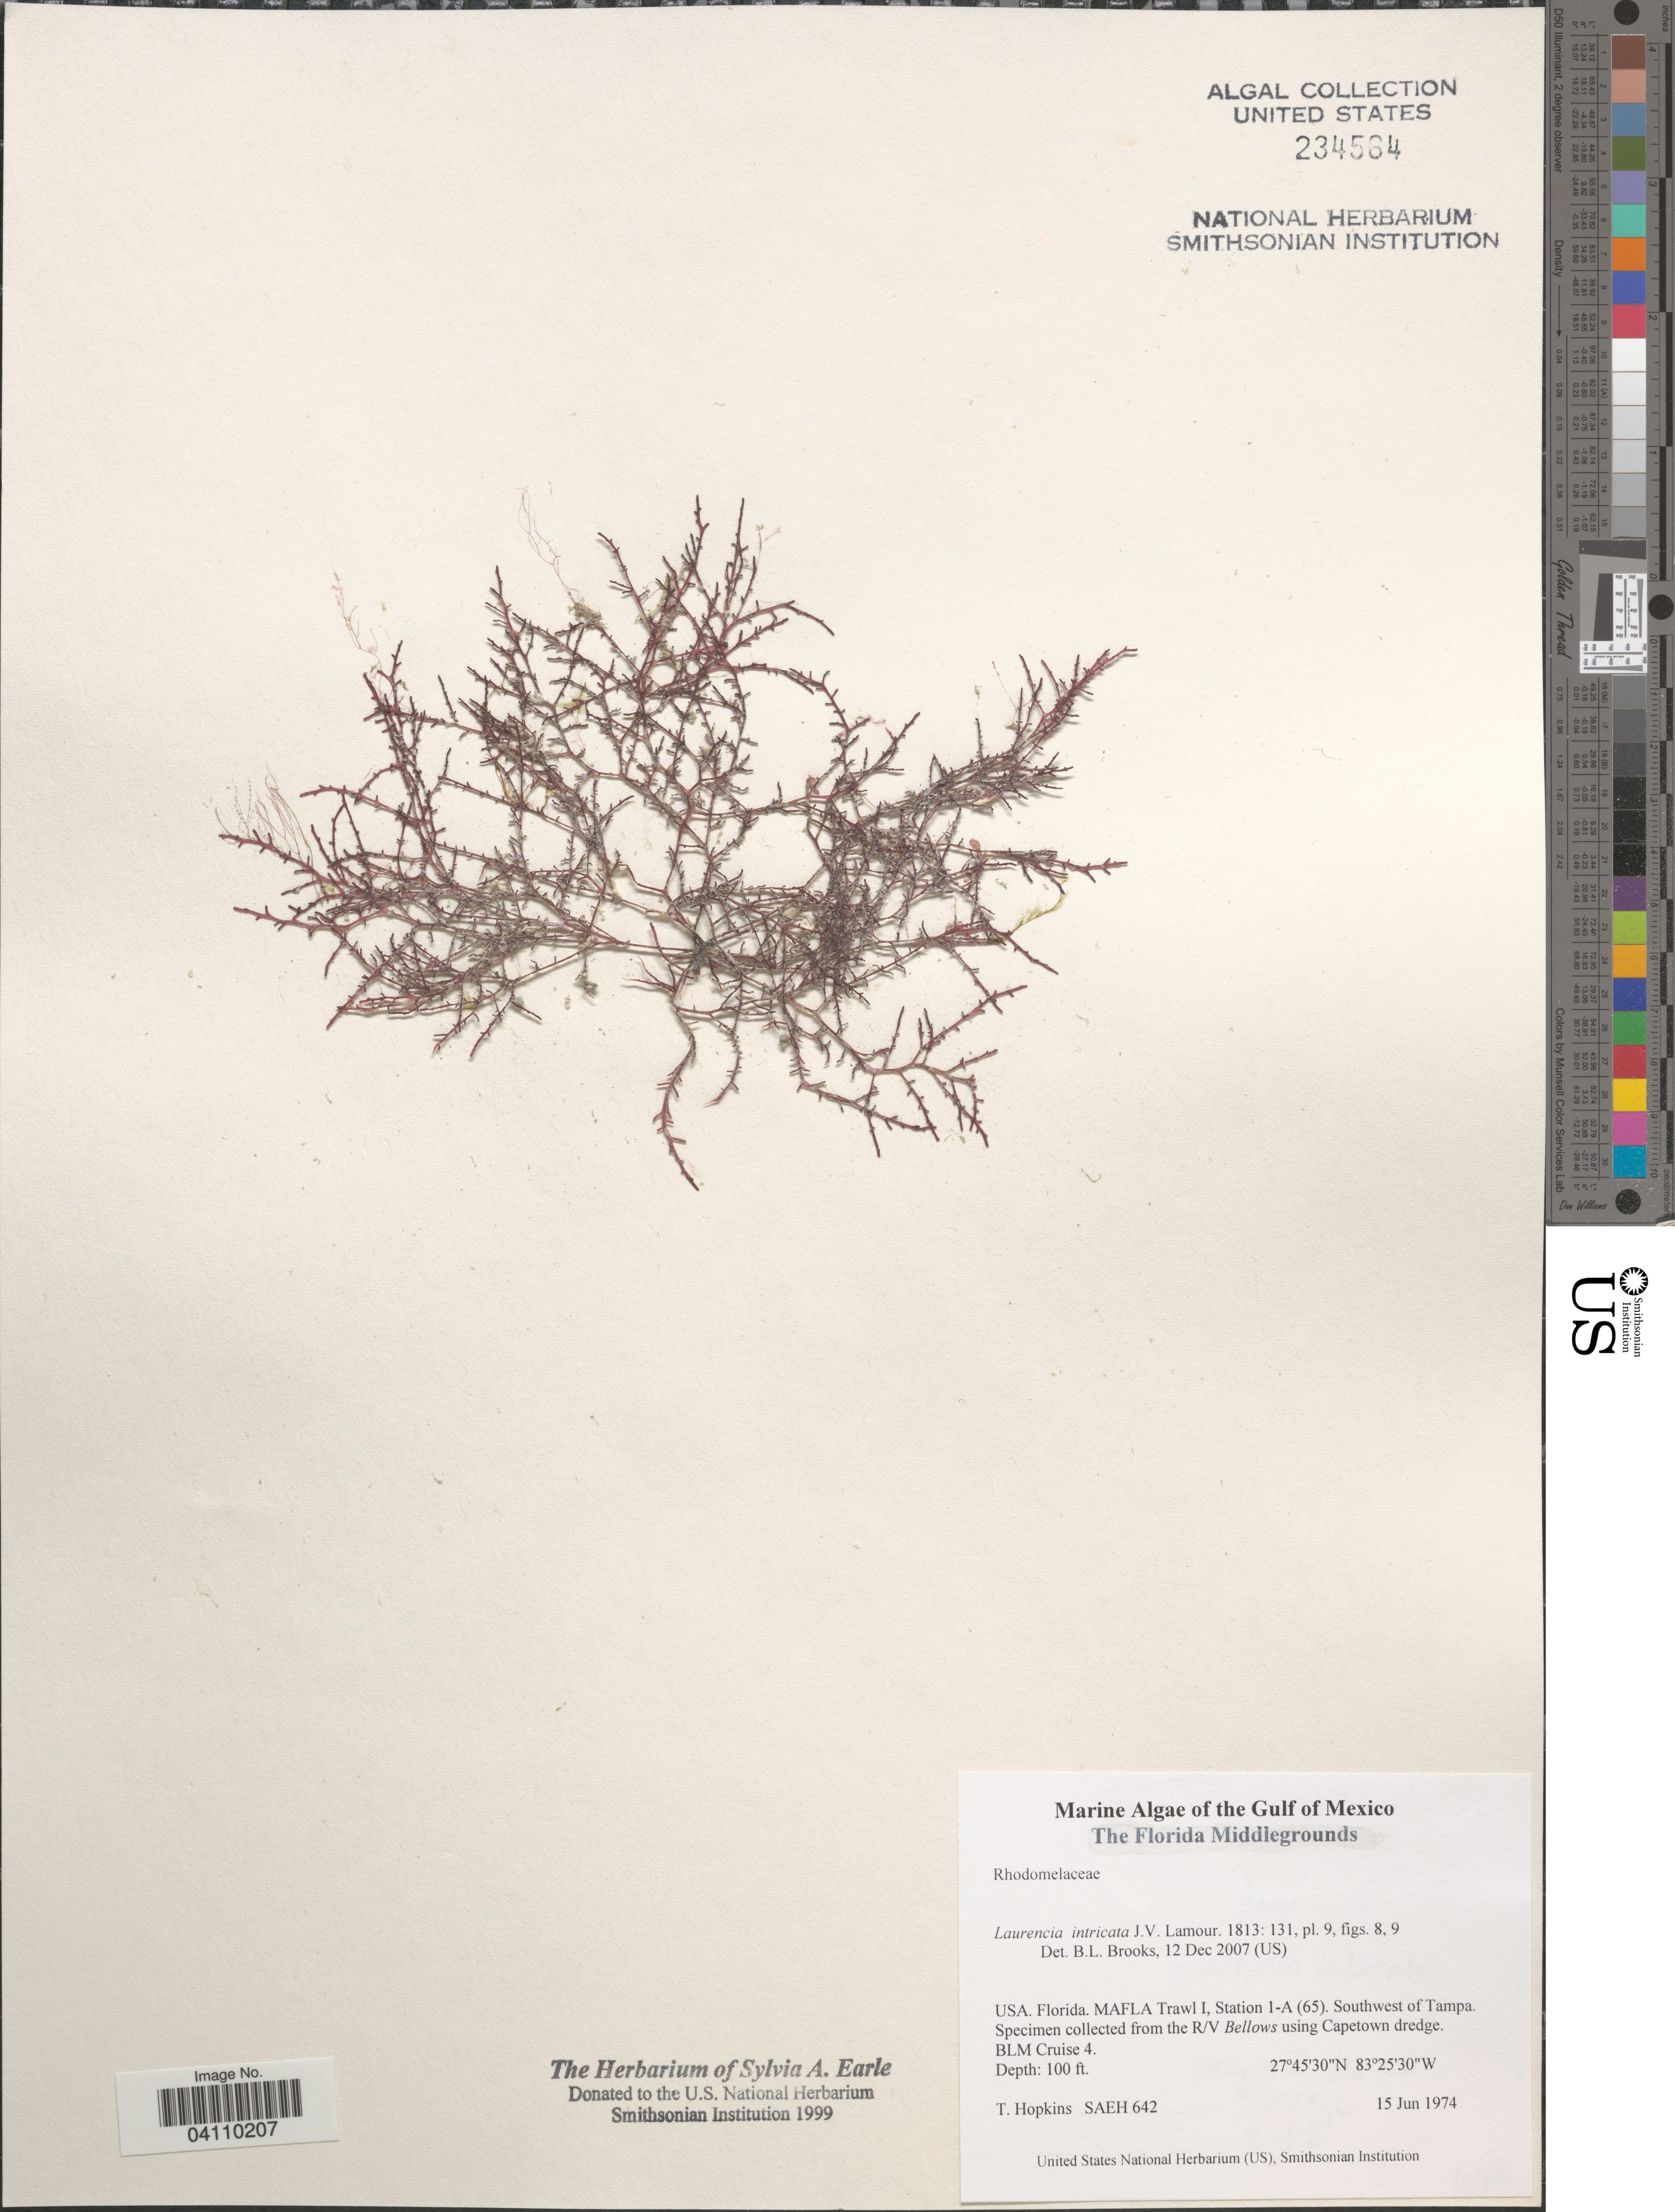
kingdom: Plantae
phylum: Rhodophyta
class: Florideophyceae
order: Ceramiales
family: Rhodomelaceae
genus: Laurencia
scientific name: Laurencia intricata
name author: J.V.Lamouroux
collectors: T. Hopkins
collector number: SAEH642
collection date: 1974-06-15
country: United States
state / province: Florida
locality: The Gulf of Mexico. The Florida Middlegrounds. MAFLA Trawl I, Station 1-A (65). Southwest of Tampa. The R/V Bellows using Capetown dredge. BLM Cruise 4.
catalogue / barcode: US 234564